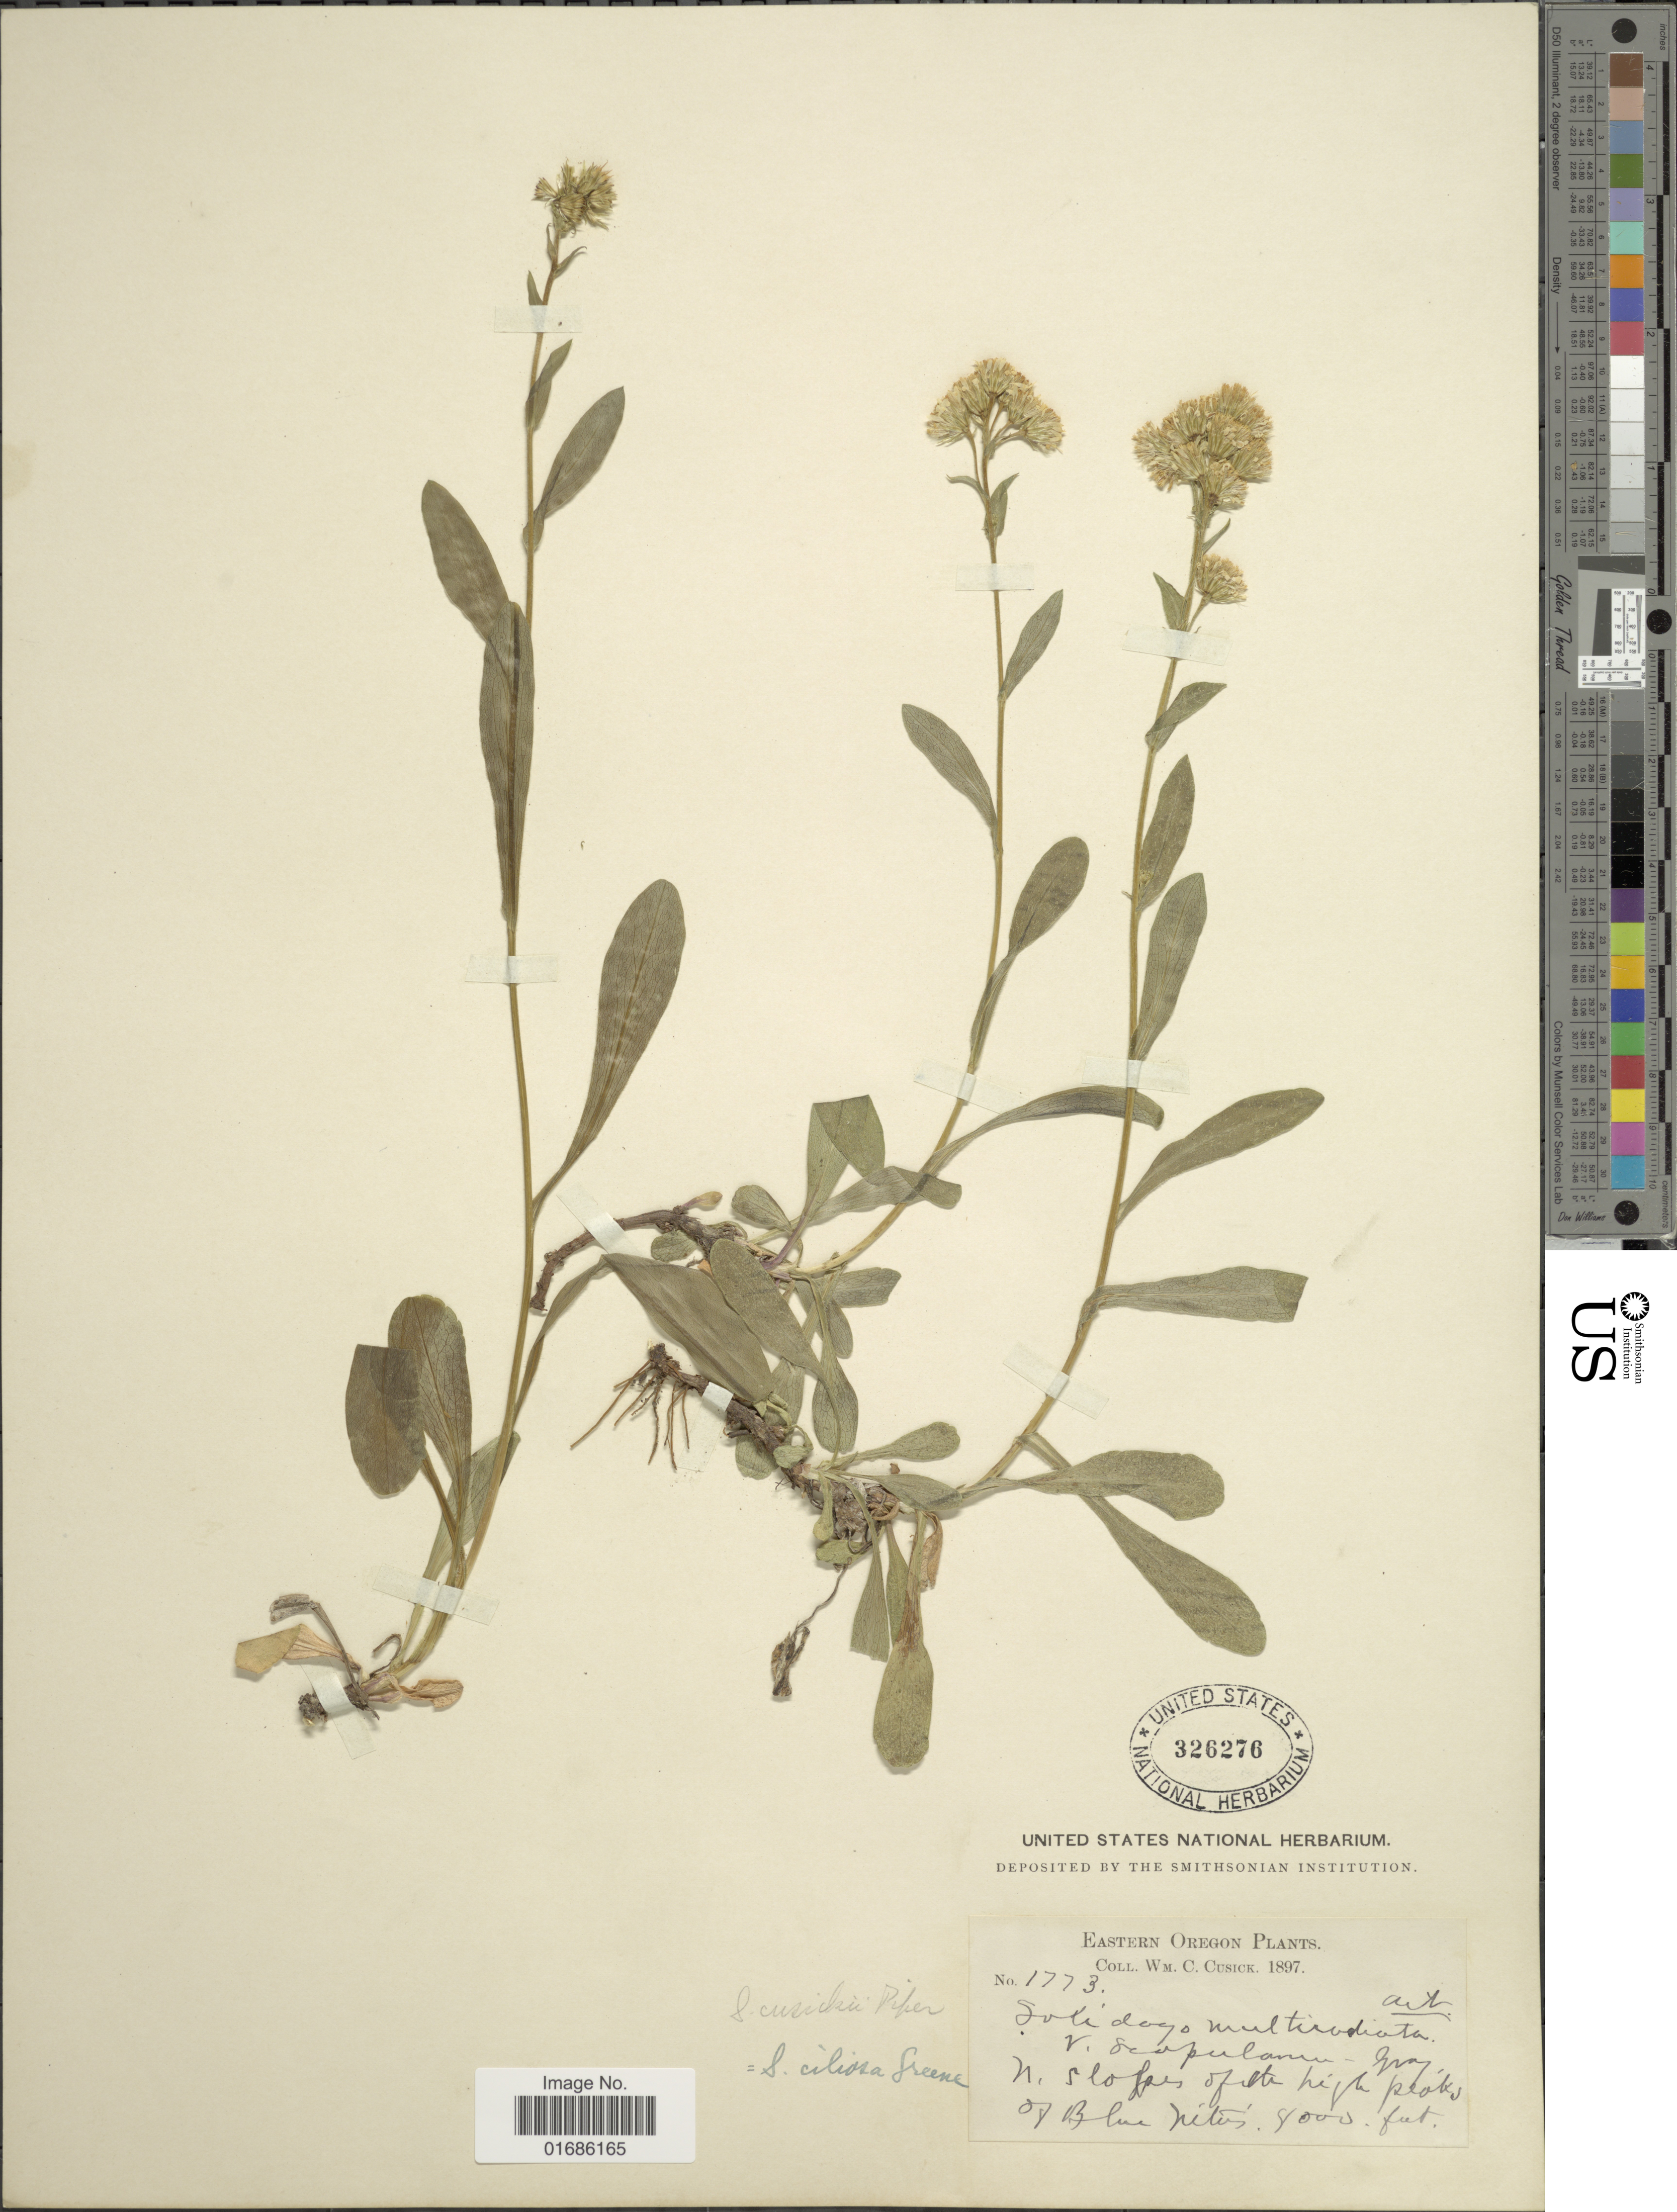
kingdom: Plantae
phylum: Tracheophyta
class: Magnoliopsida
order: Asterales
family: Asteraceae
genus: Solidago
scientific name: Solidago ciliosa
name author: Greene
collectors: W. C. Cusick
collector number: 1773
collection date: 1897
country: United States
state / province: Oregon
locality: Eastern Oregon, N. slopes of the high peaks of Blue Mtns.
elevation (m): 2438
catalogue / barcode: US 326276